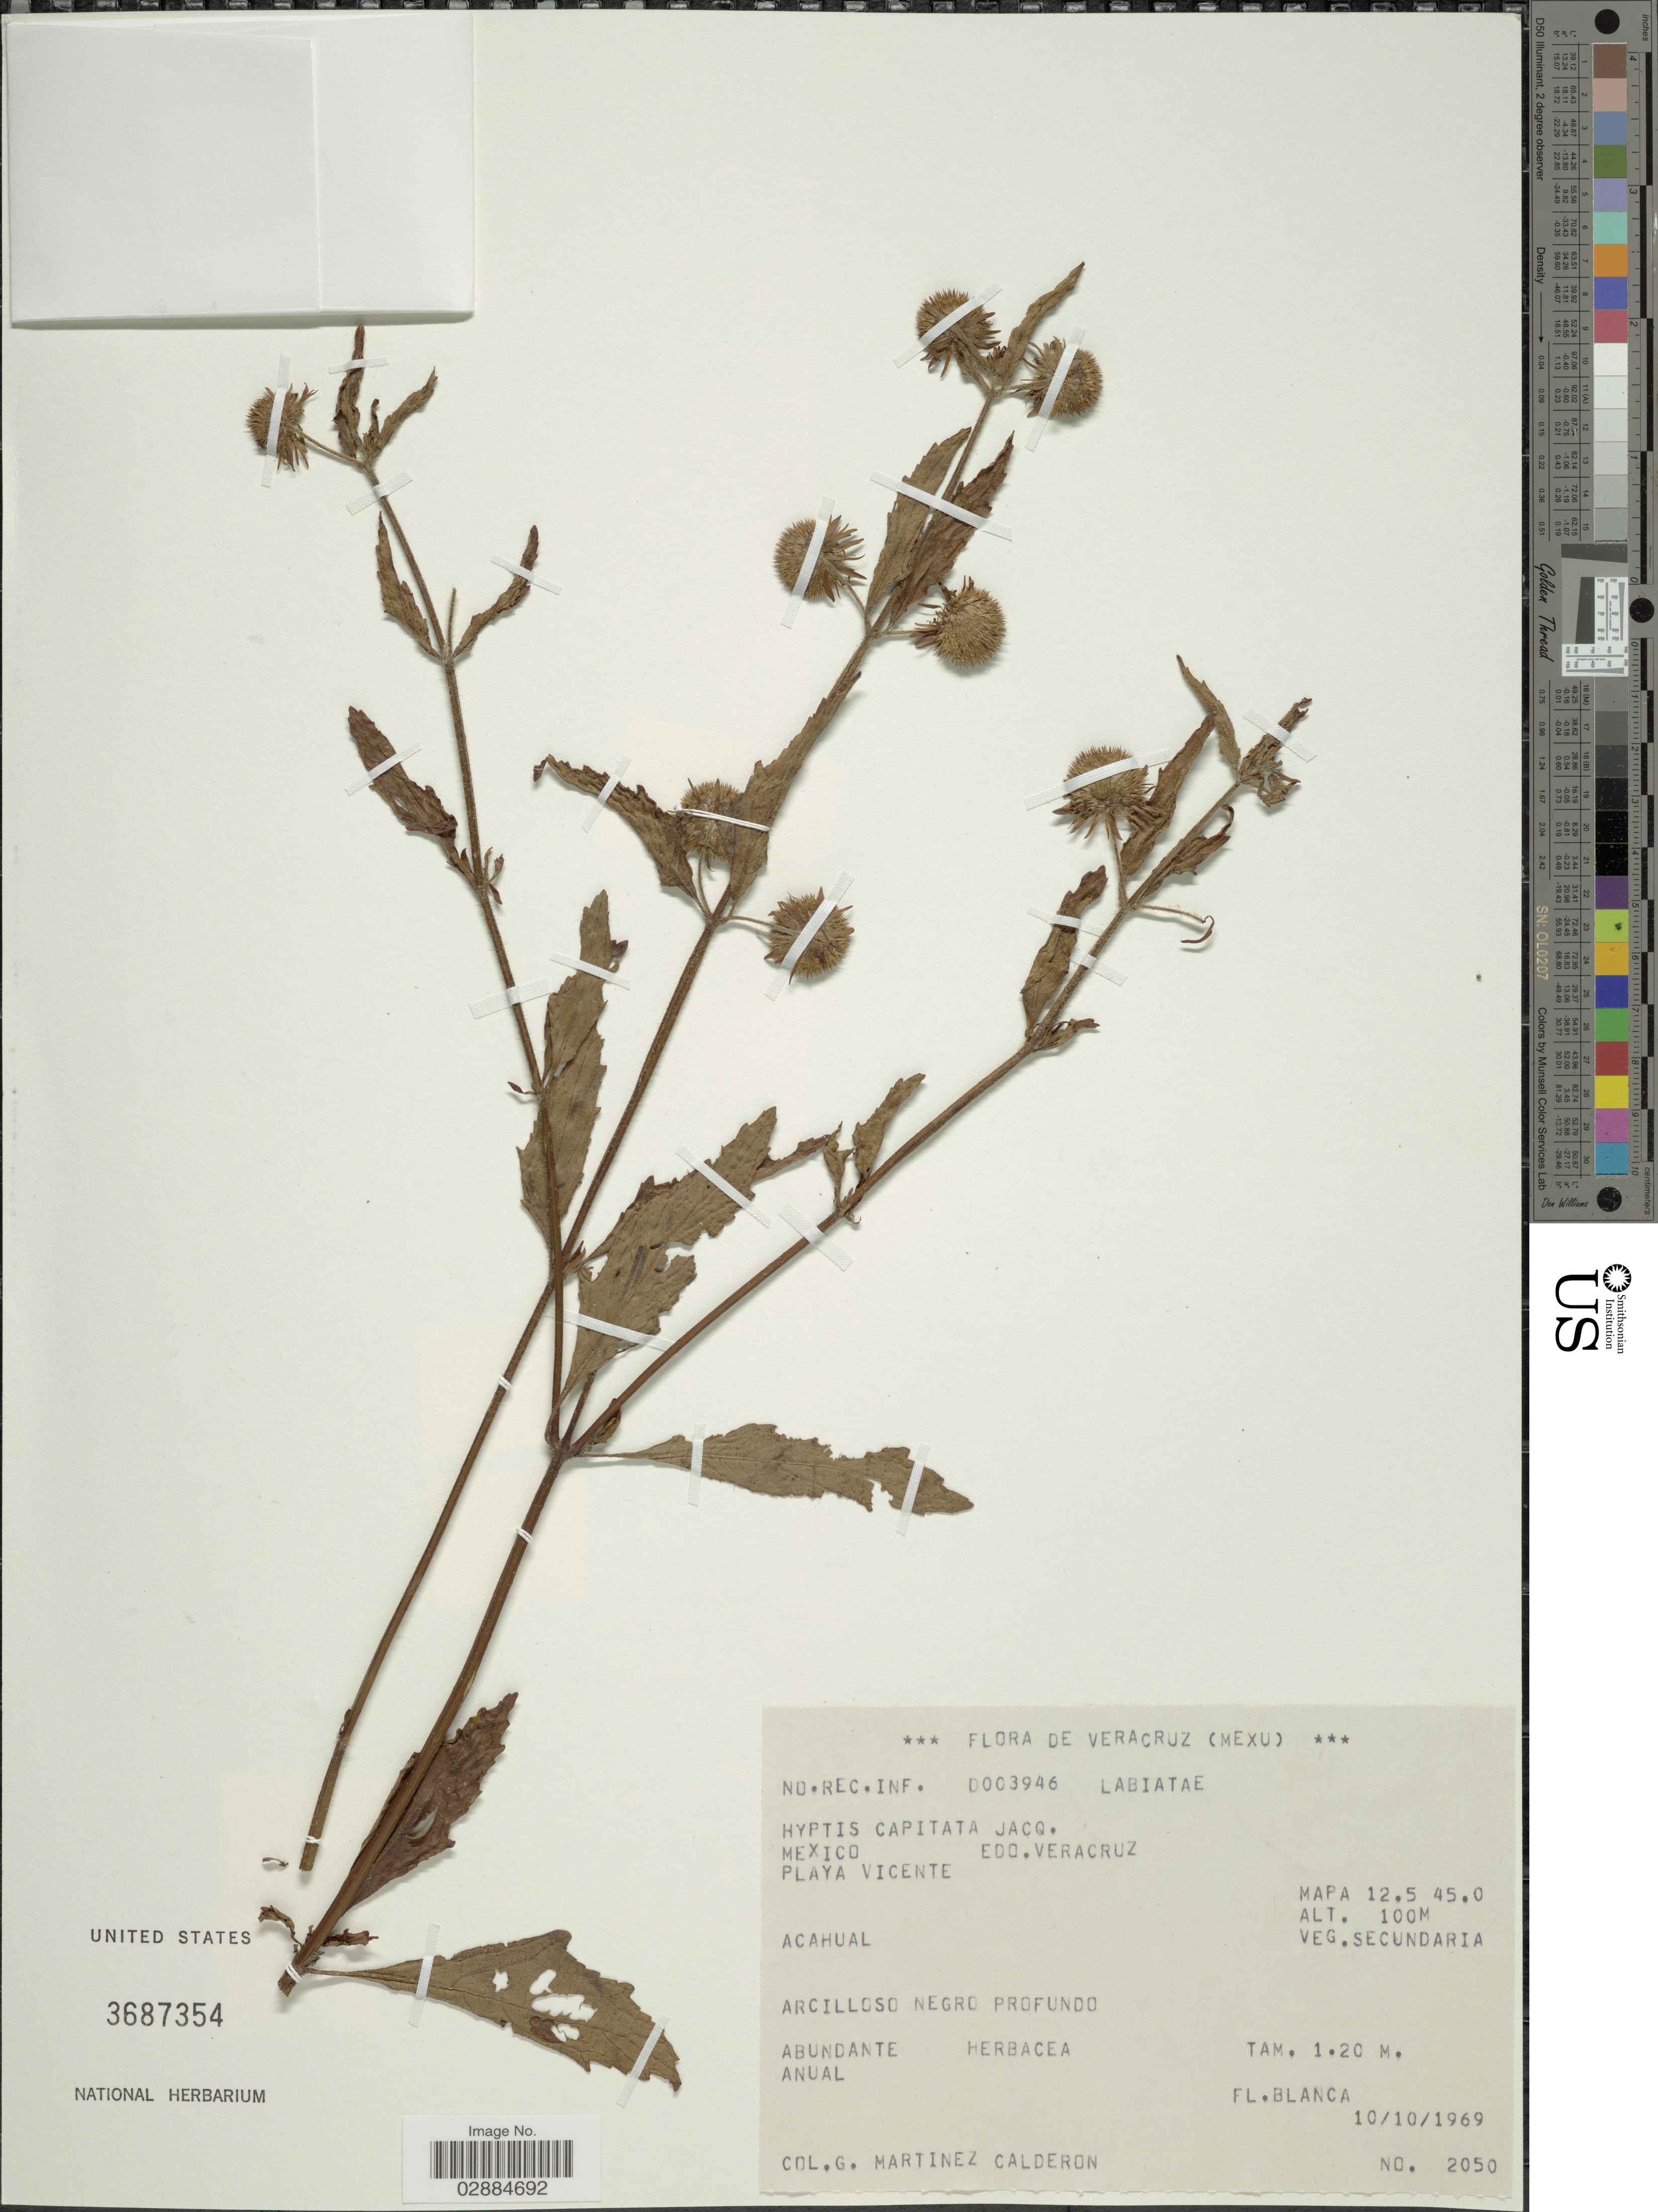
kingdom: Plantae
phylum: Tracheophyta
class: Magnoliopsida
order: Lamiales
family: Lamiaceae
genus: Hyptis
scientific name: Hyptis capitata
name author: Jacq.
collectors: G. Martínez Calderón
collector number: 2050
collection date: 1969-10-10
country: Mexico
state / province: Veracruz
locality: Edo. Veracruz, Playa Vicente.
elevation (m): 100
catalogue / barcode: US 3687354